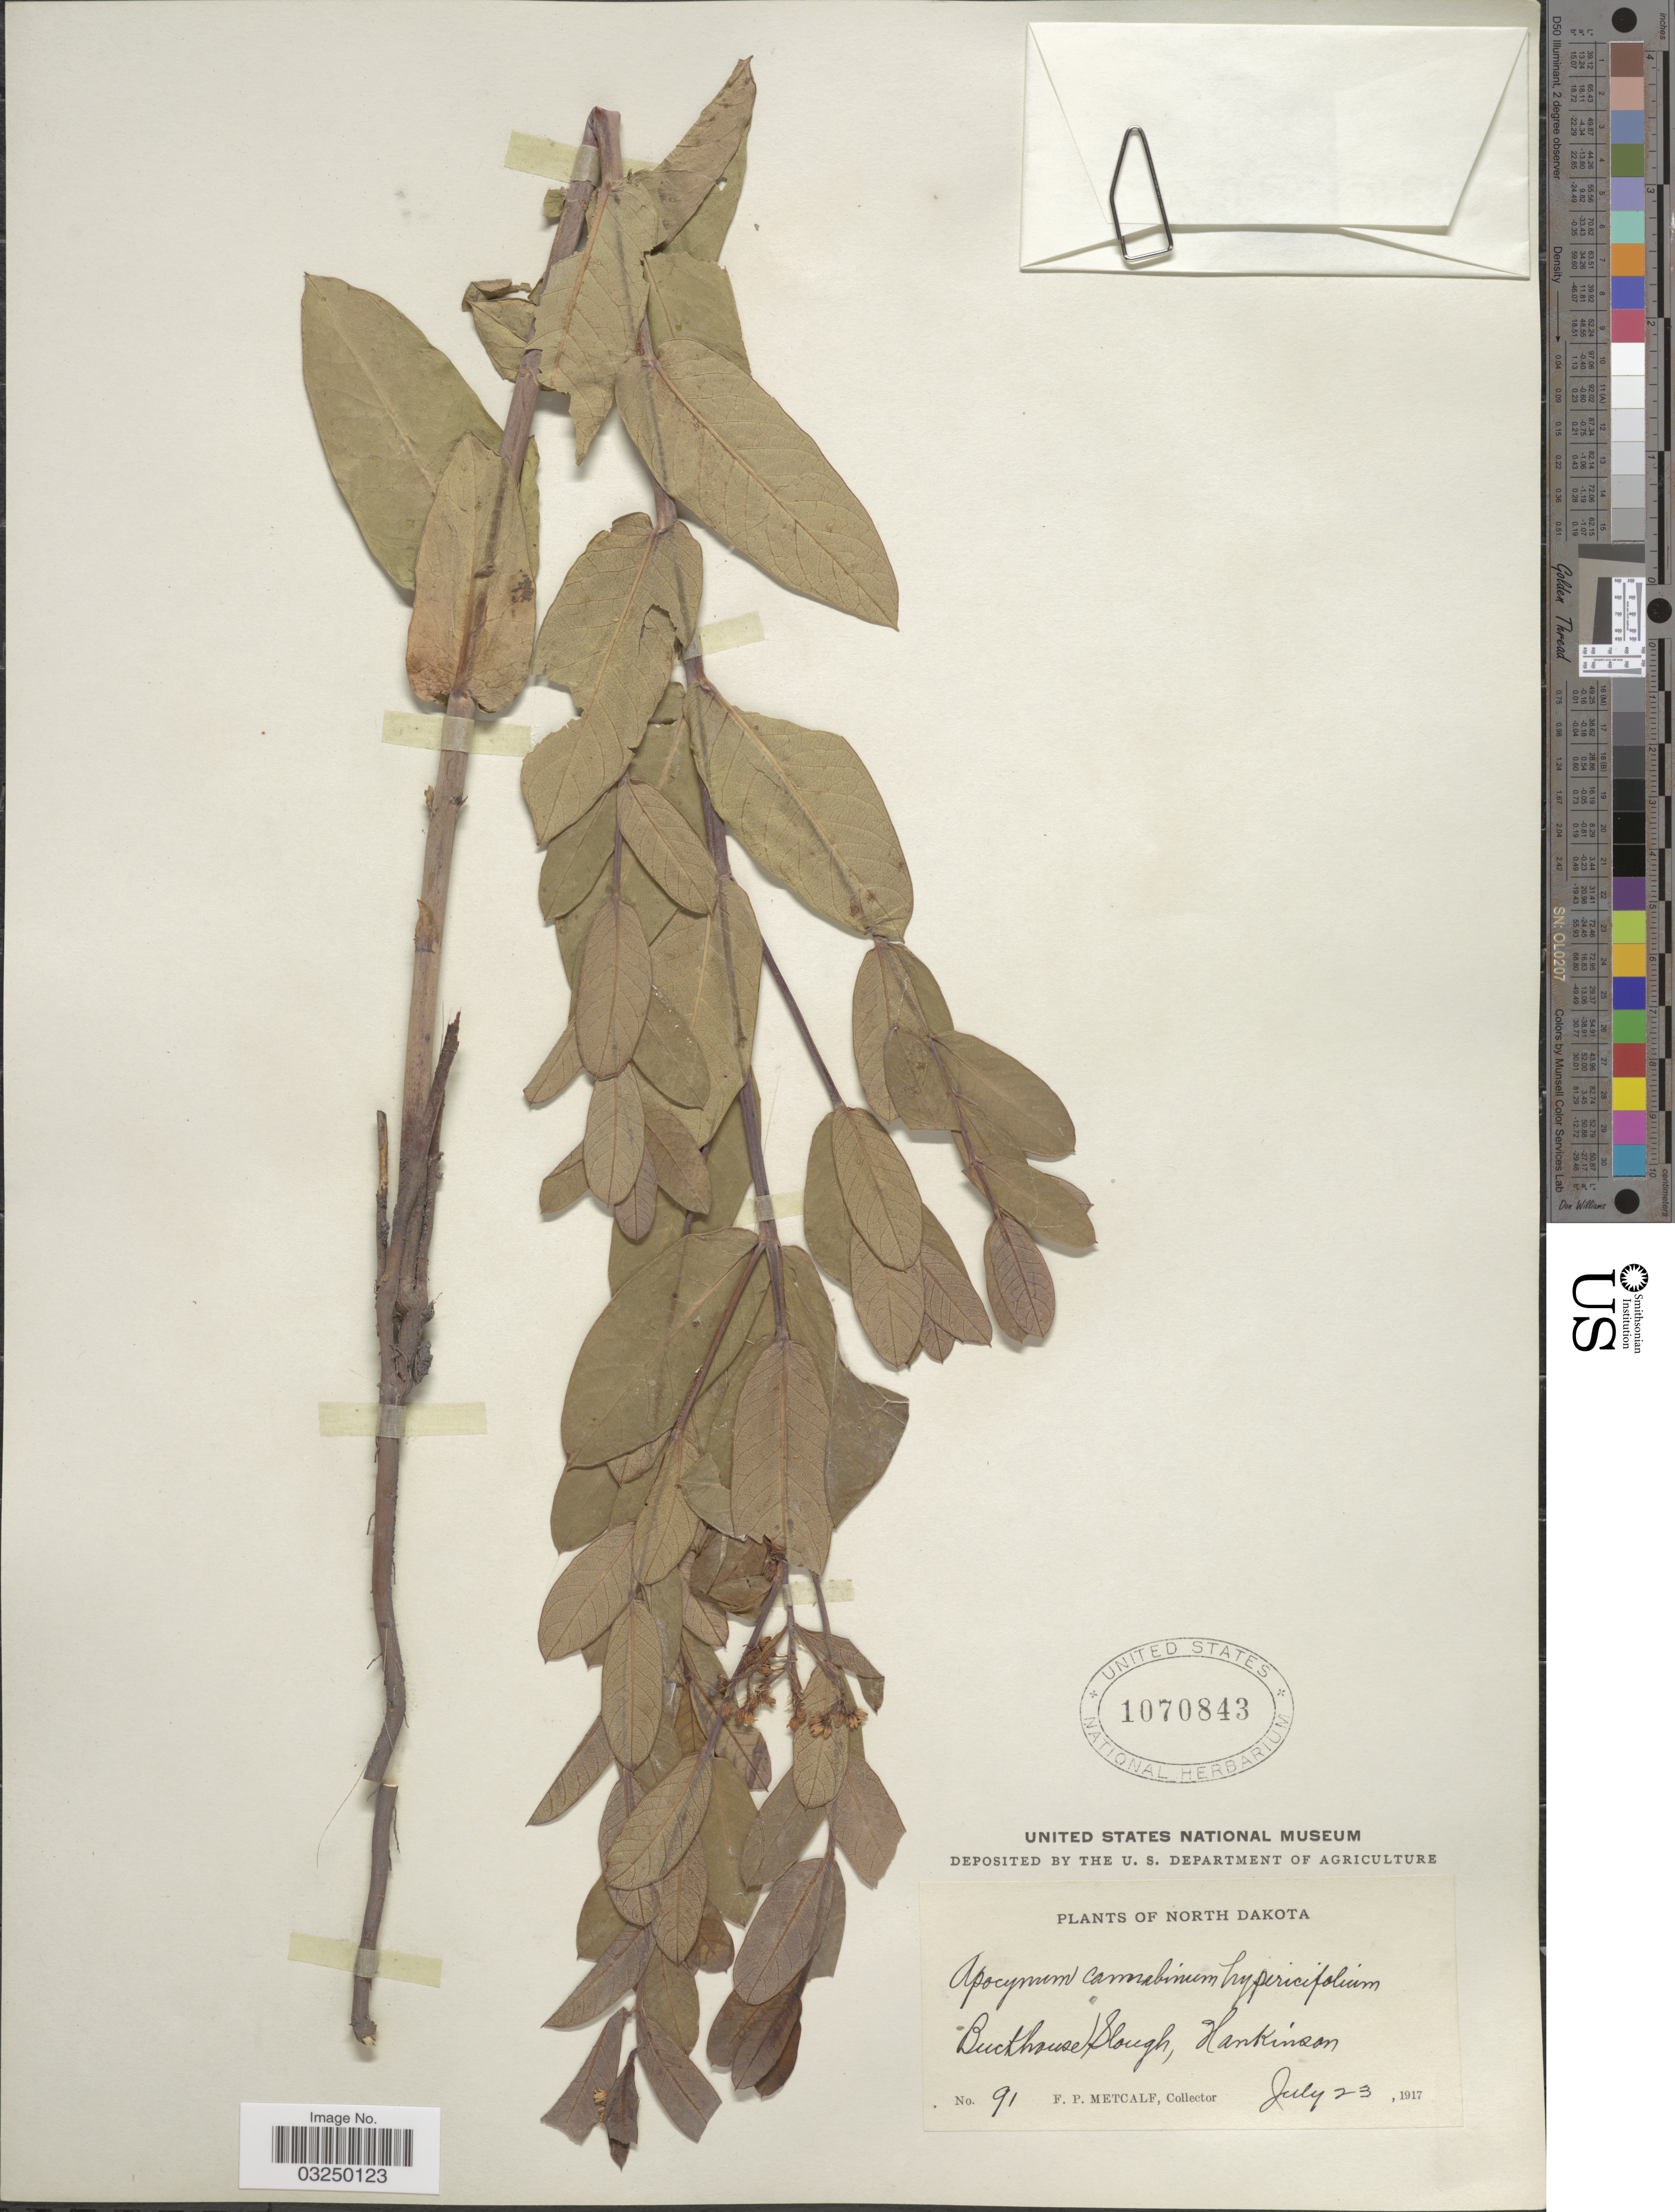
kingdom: Plantae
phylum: Tracheophyta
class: Magnoliopsida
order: Gentianales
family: Apocynaceae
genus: Apocynum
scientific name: Apocynum sibiricum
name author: Jacq.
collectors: F. Metcalf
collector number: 91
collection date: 1917-07-23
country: United States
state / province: North Dakota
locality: Buckhouse Slough, Hankinson.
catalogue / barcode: US 1070843